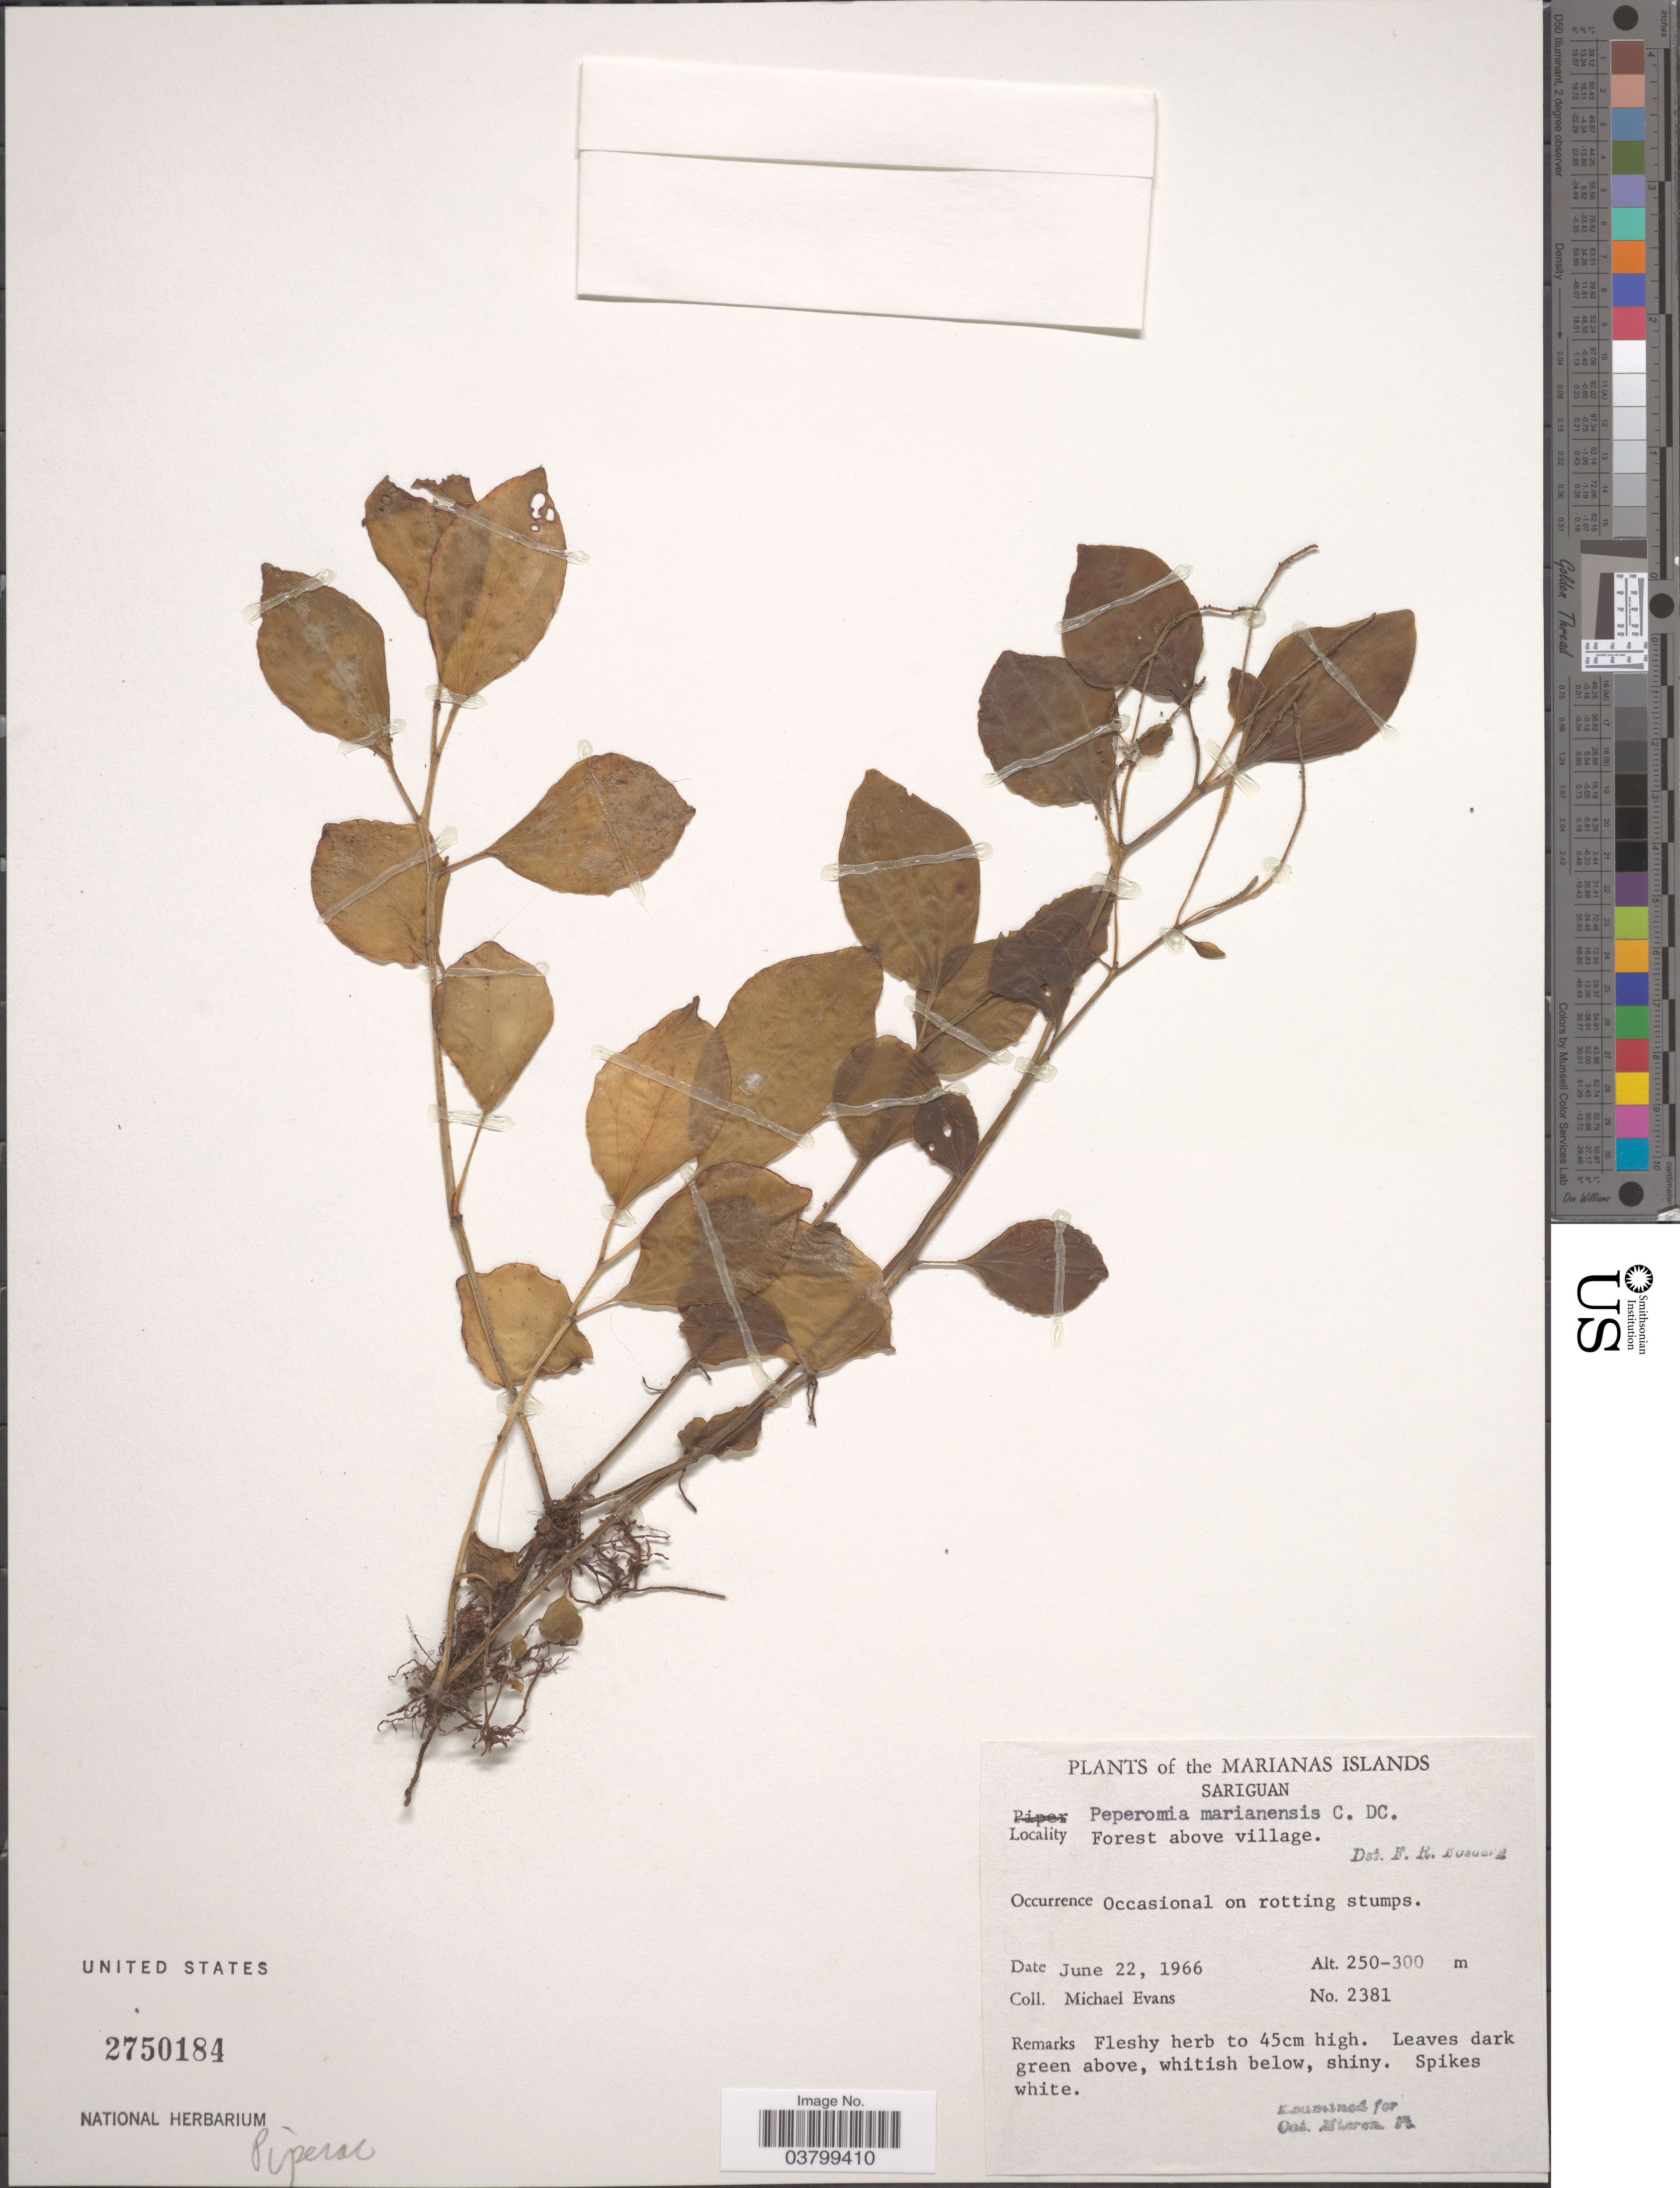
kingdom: Plantae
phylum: Tracheophyta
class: Magnoliopsida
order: Piperales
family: Piperaceae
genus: Peperomia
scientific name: Peperomia mariannensis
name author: C. DC.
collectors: M. Evans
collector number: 2381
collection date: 1966-06-22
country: Northern Mariana Islands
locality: Marianas Islands. Sariguan. Forest above village.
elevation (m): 250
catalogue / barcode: US 2750184